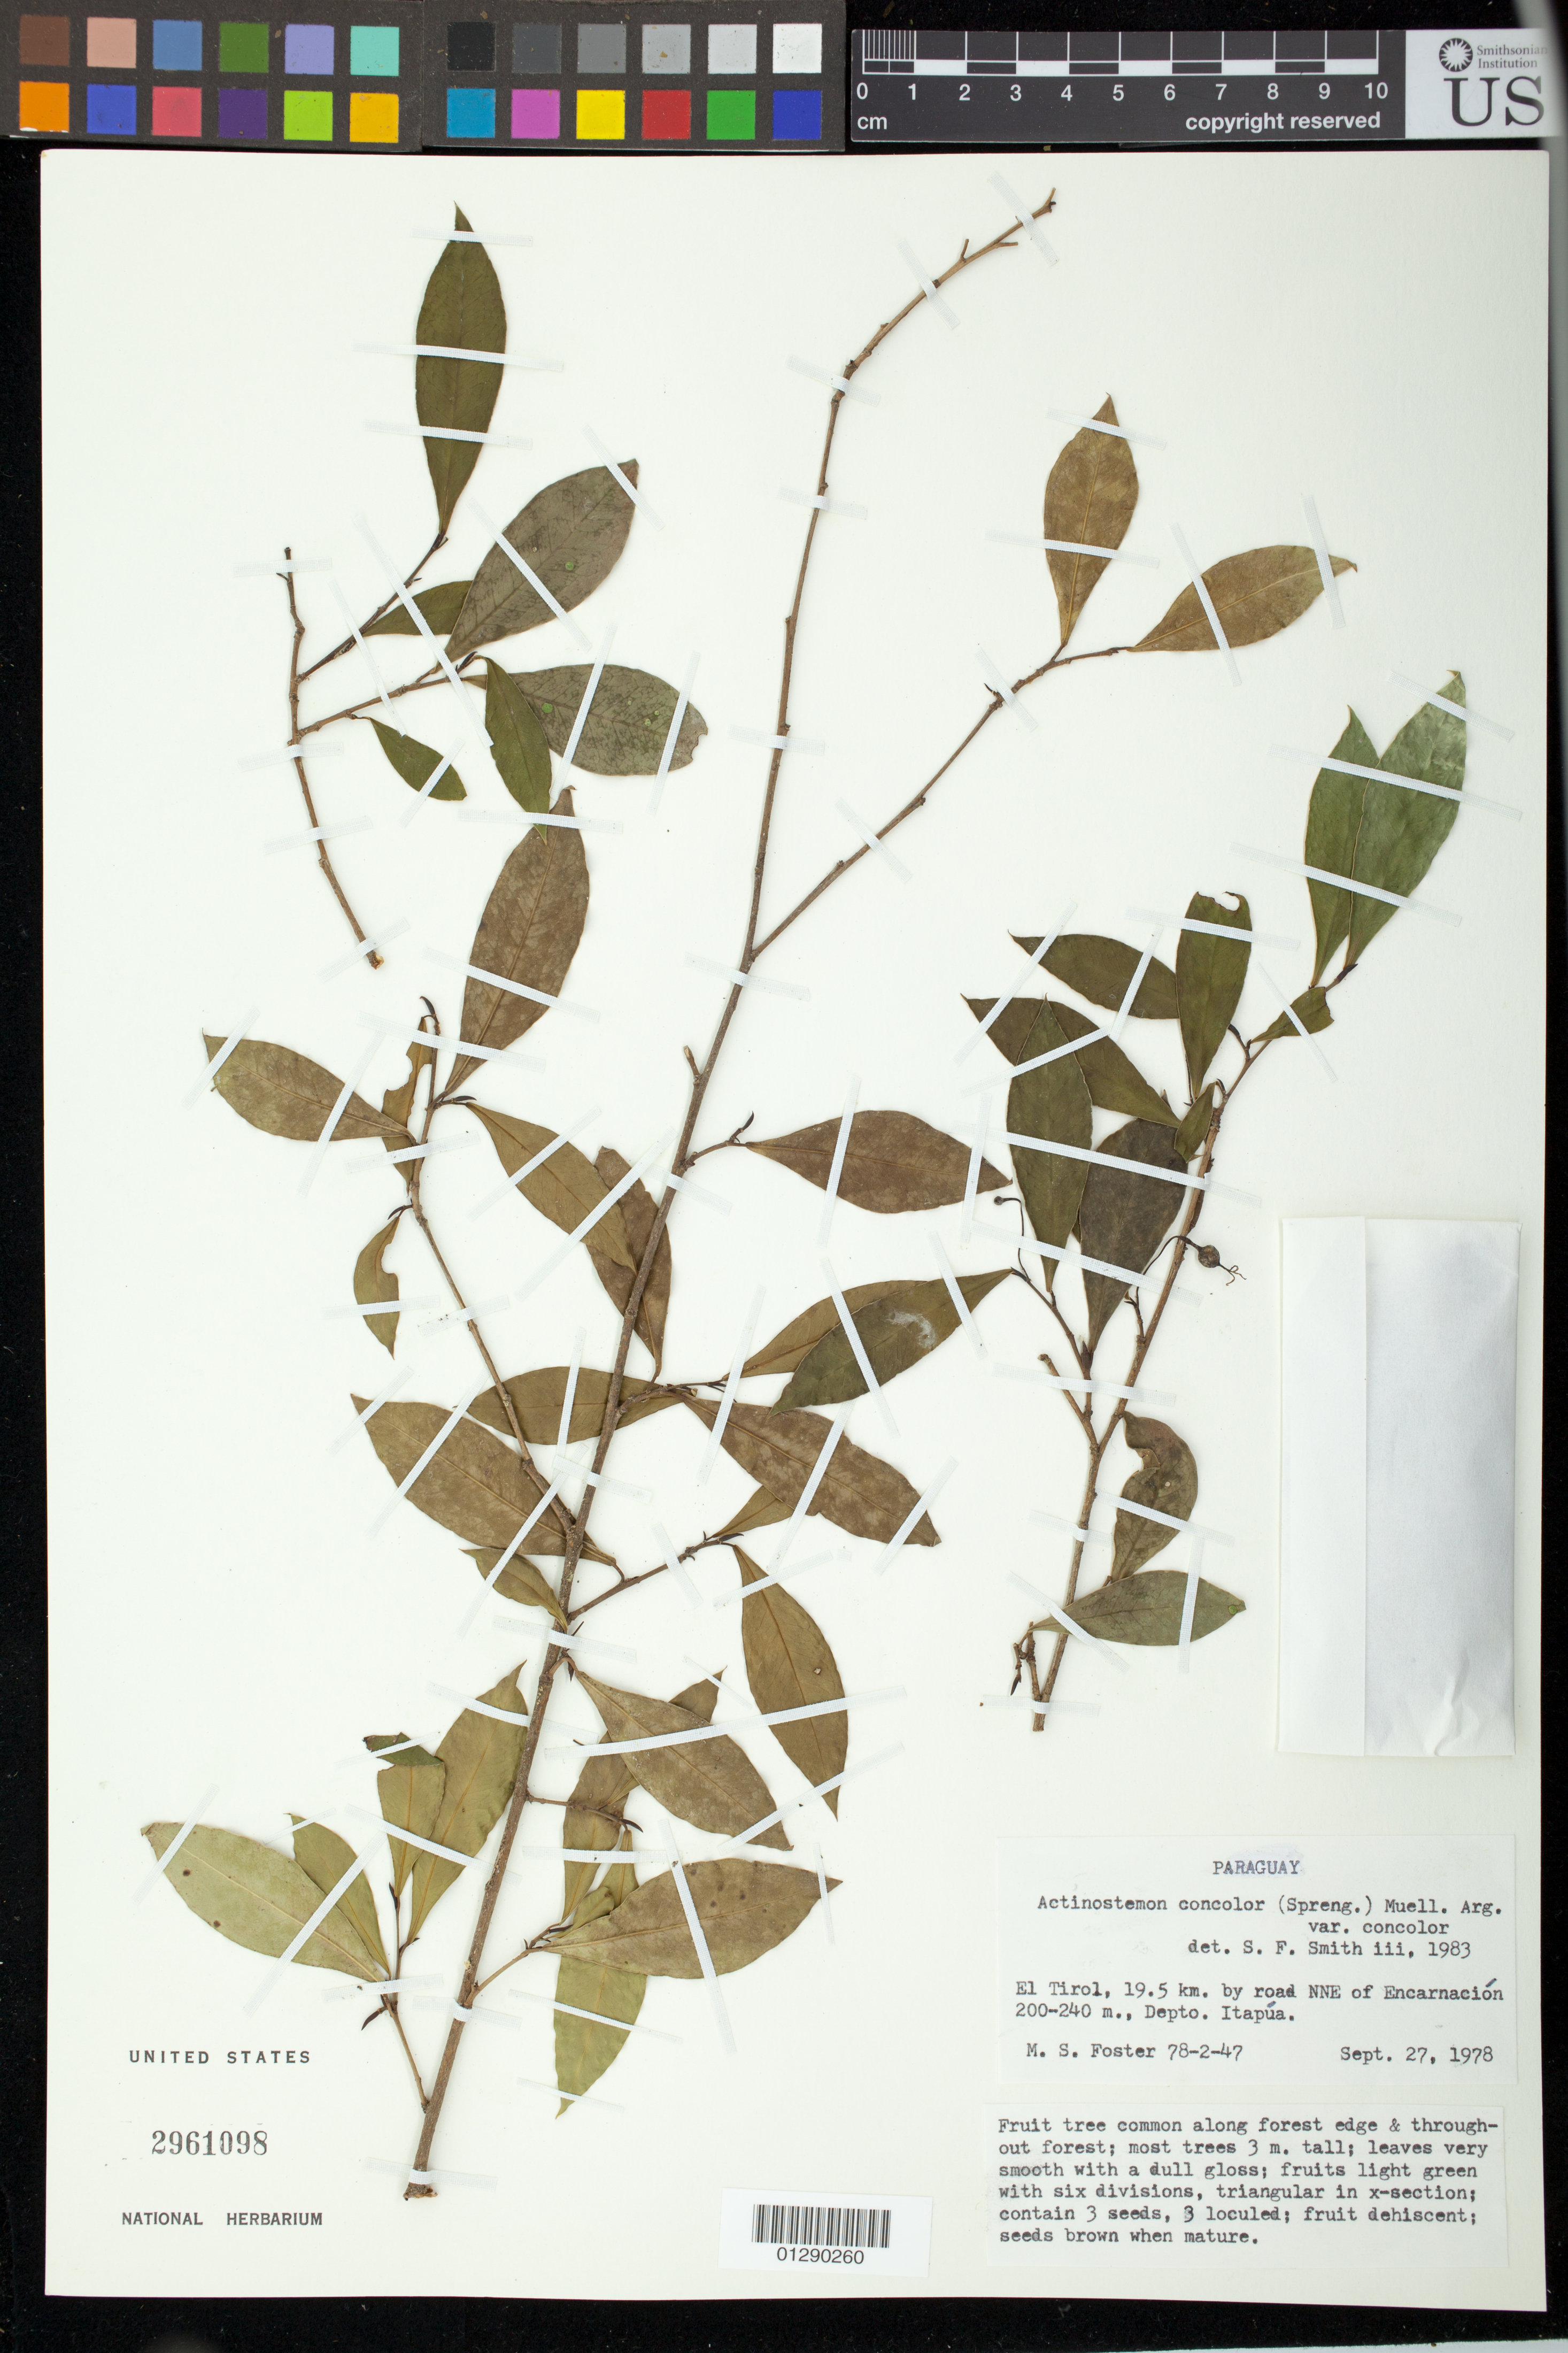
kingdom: Plantae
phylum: Tracheophyta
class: Magnoliopsida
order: Malpighiales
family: Euphorbiaceae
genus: Actinostemon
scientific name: Actinostemon concolor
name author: (Spreng.) Müll. Arg.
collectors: M. S. Foster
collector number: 78247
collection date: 1978-09-27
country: Paraguay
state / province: Itapua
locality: El Tirol, 19.5 km. by road NNE of Encarnacion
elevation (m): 200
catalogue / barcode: US 2961098